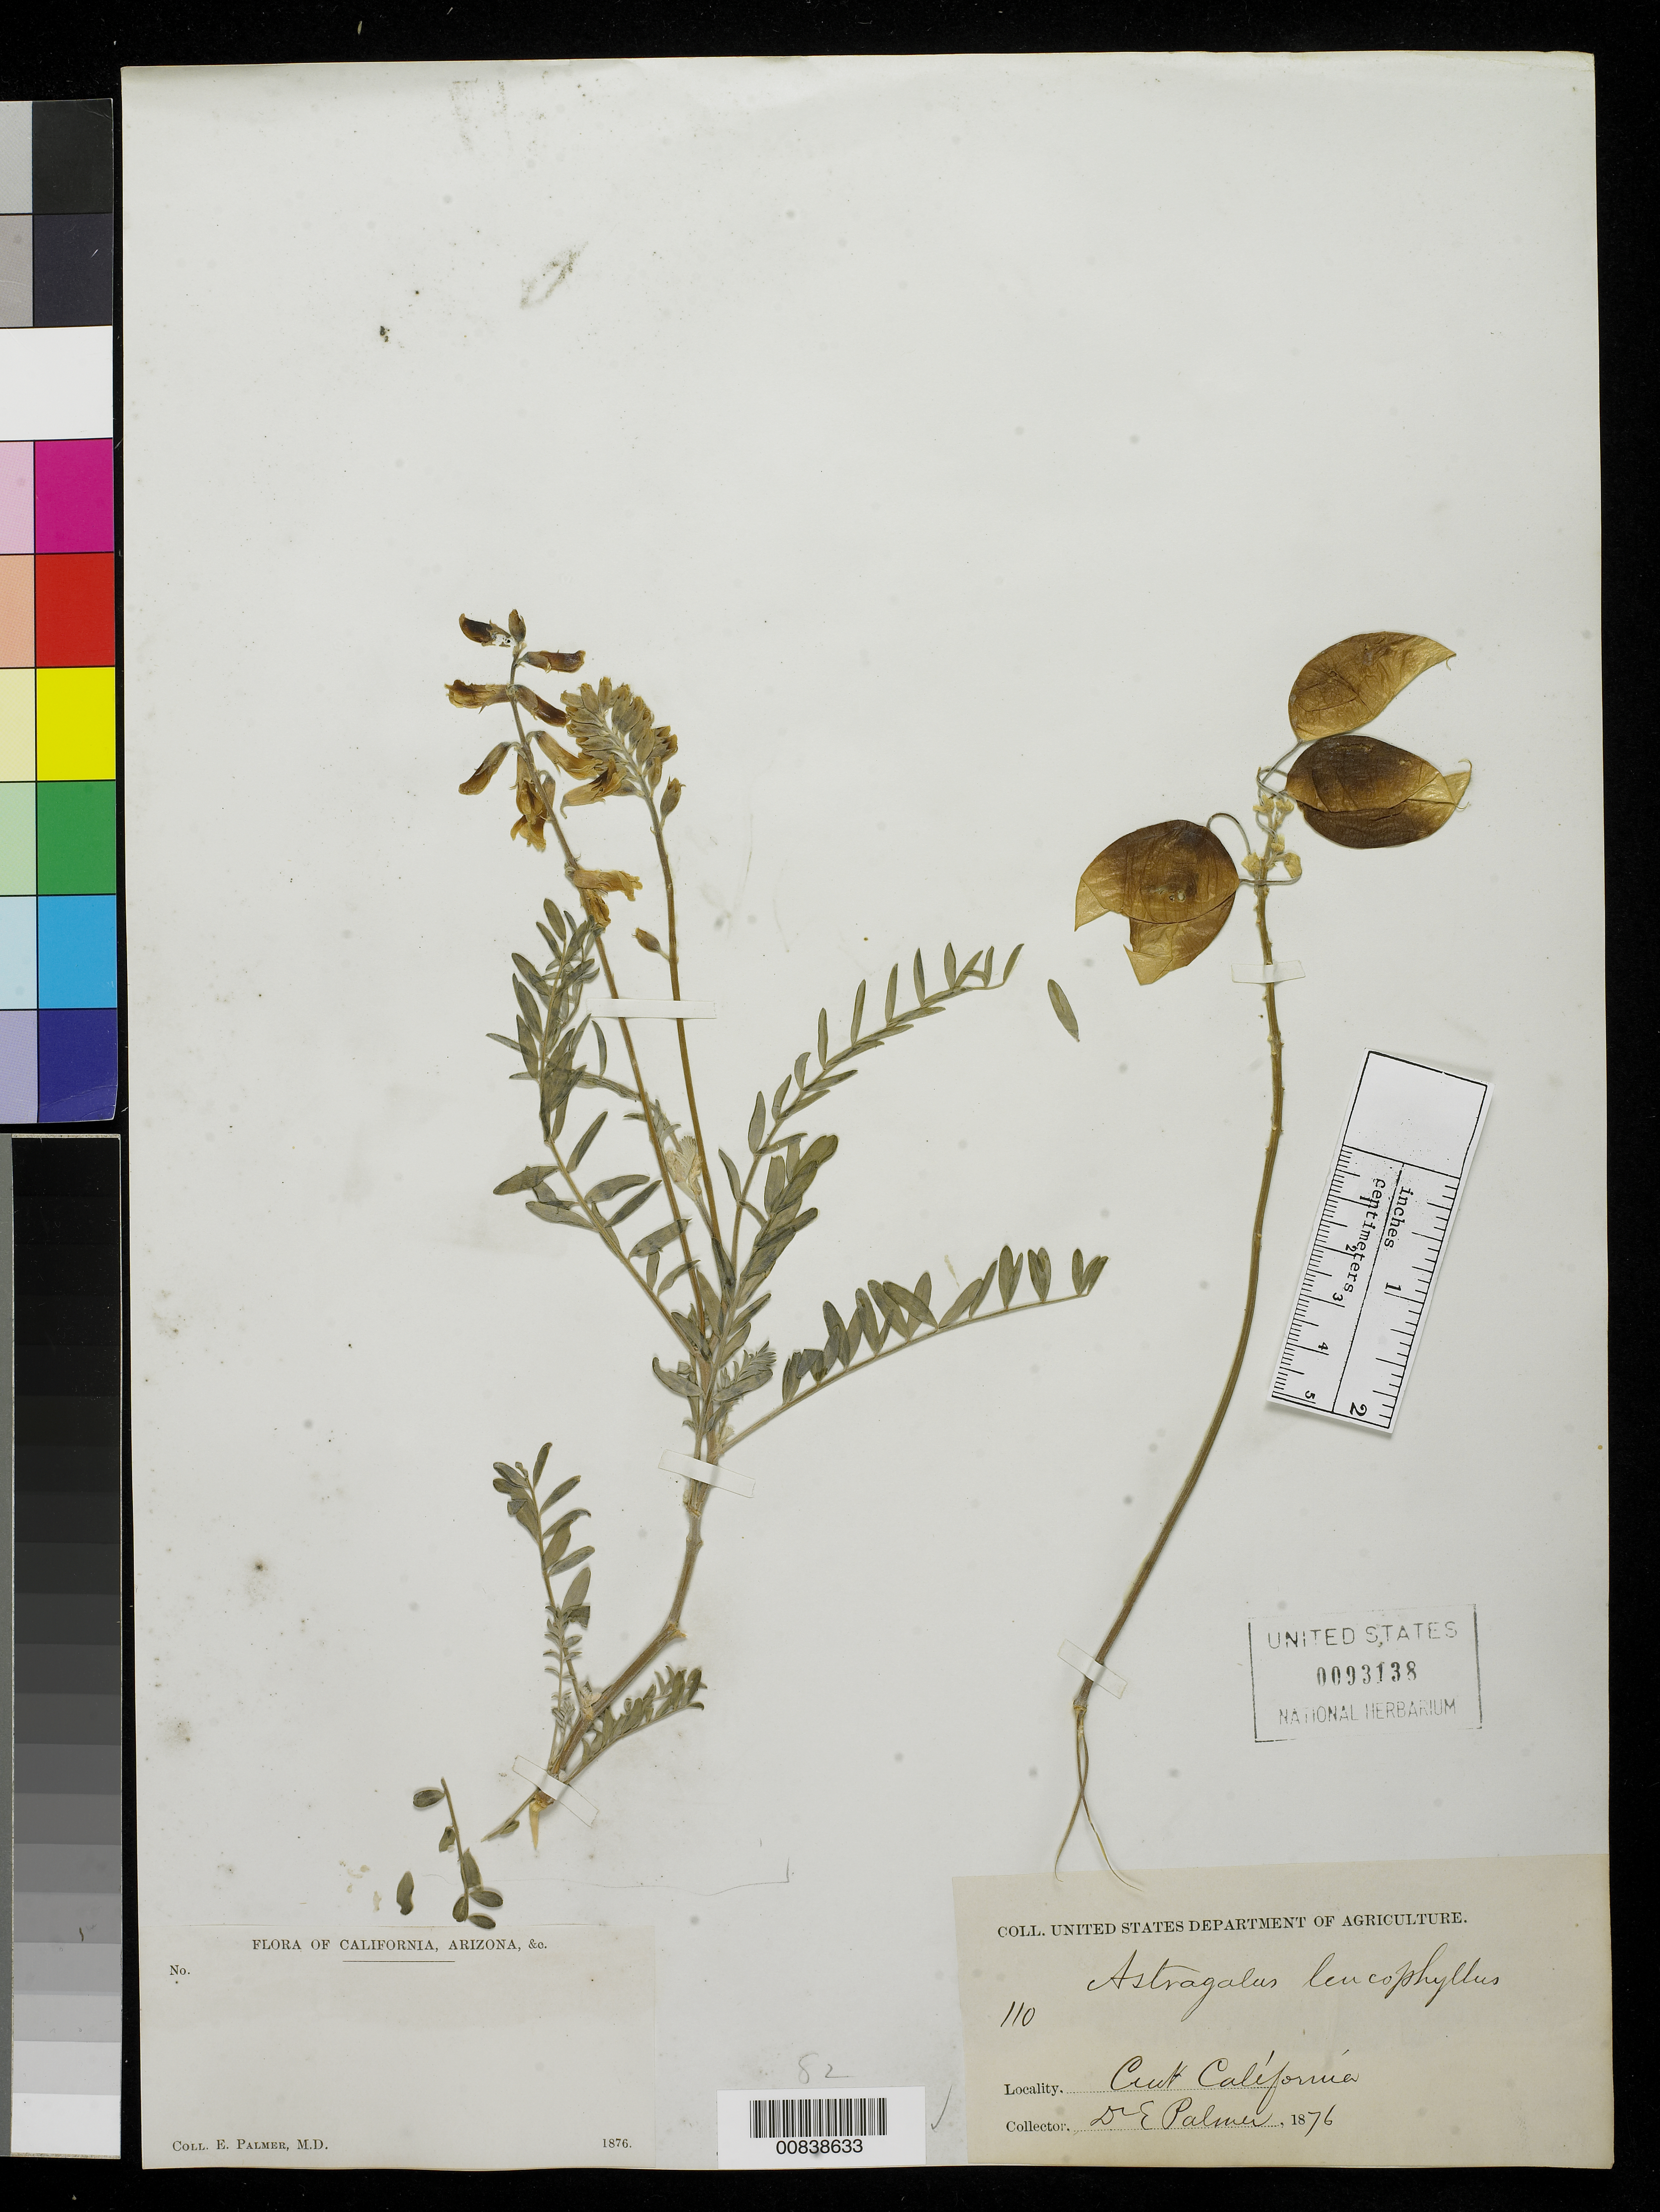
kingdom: Plantae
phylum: Tracheophyta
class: Magnoliopsida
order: Fabales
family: Fabaceae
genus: Astragalus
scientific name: Astragalus leucophyllus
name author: Torr. & A. Gray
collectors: E. Palmer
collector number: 110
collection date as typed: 1876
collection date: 1876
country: United States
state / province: California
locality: Central California.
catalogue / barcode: US 93138